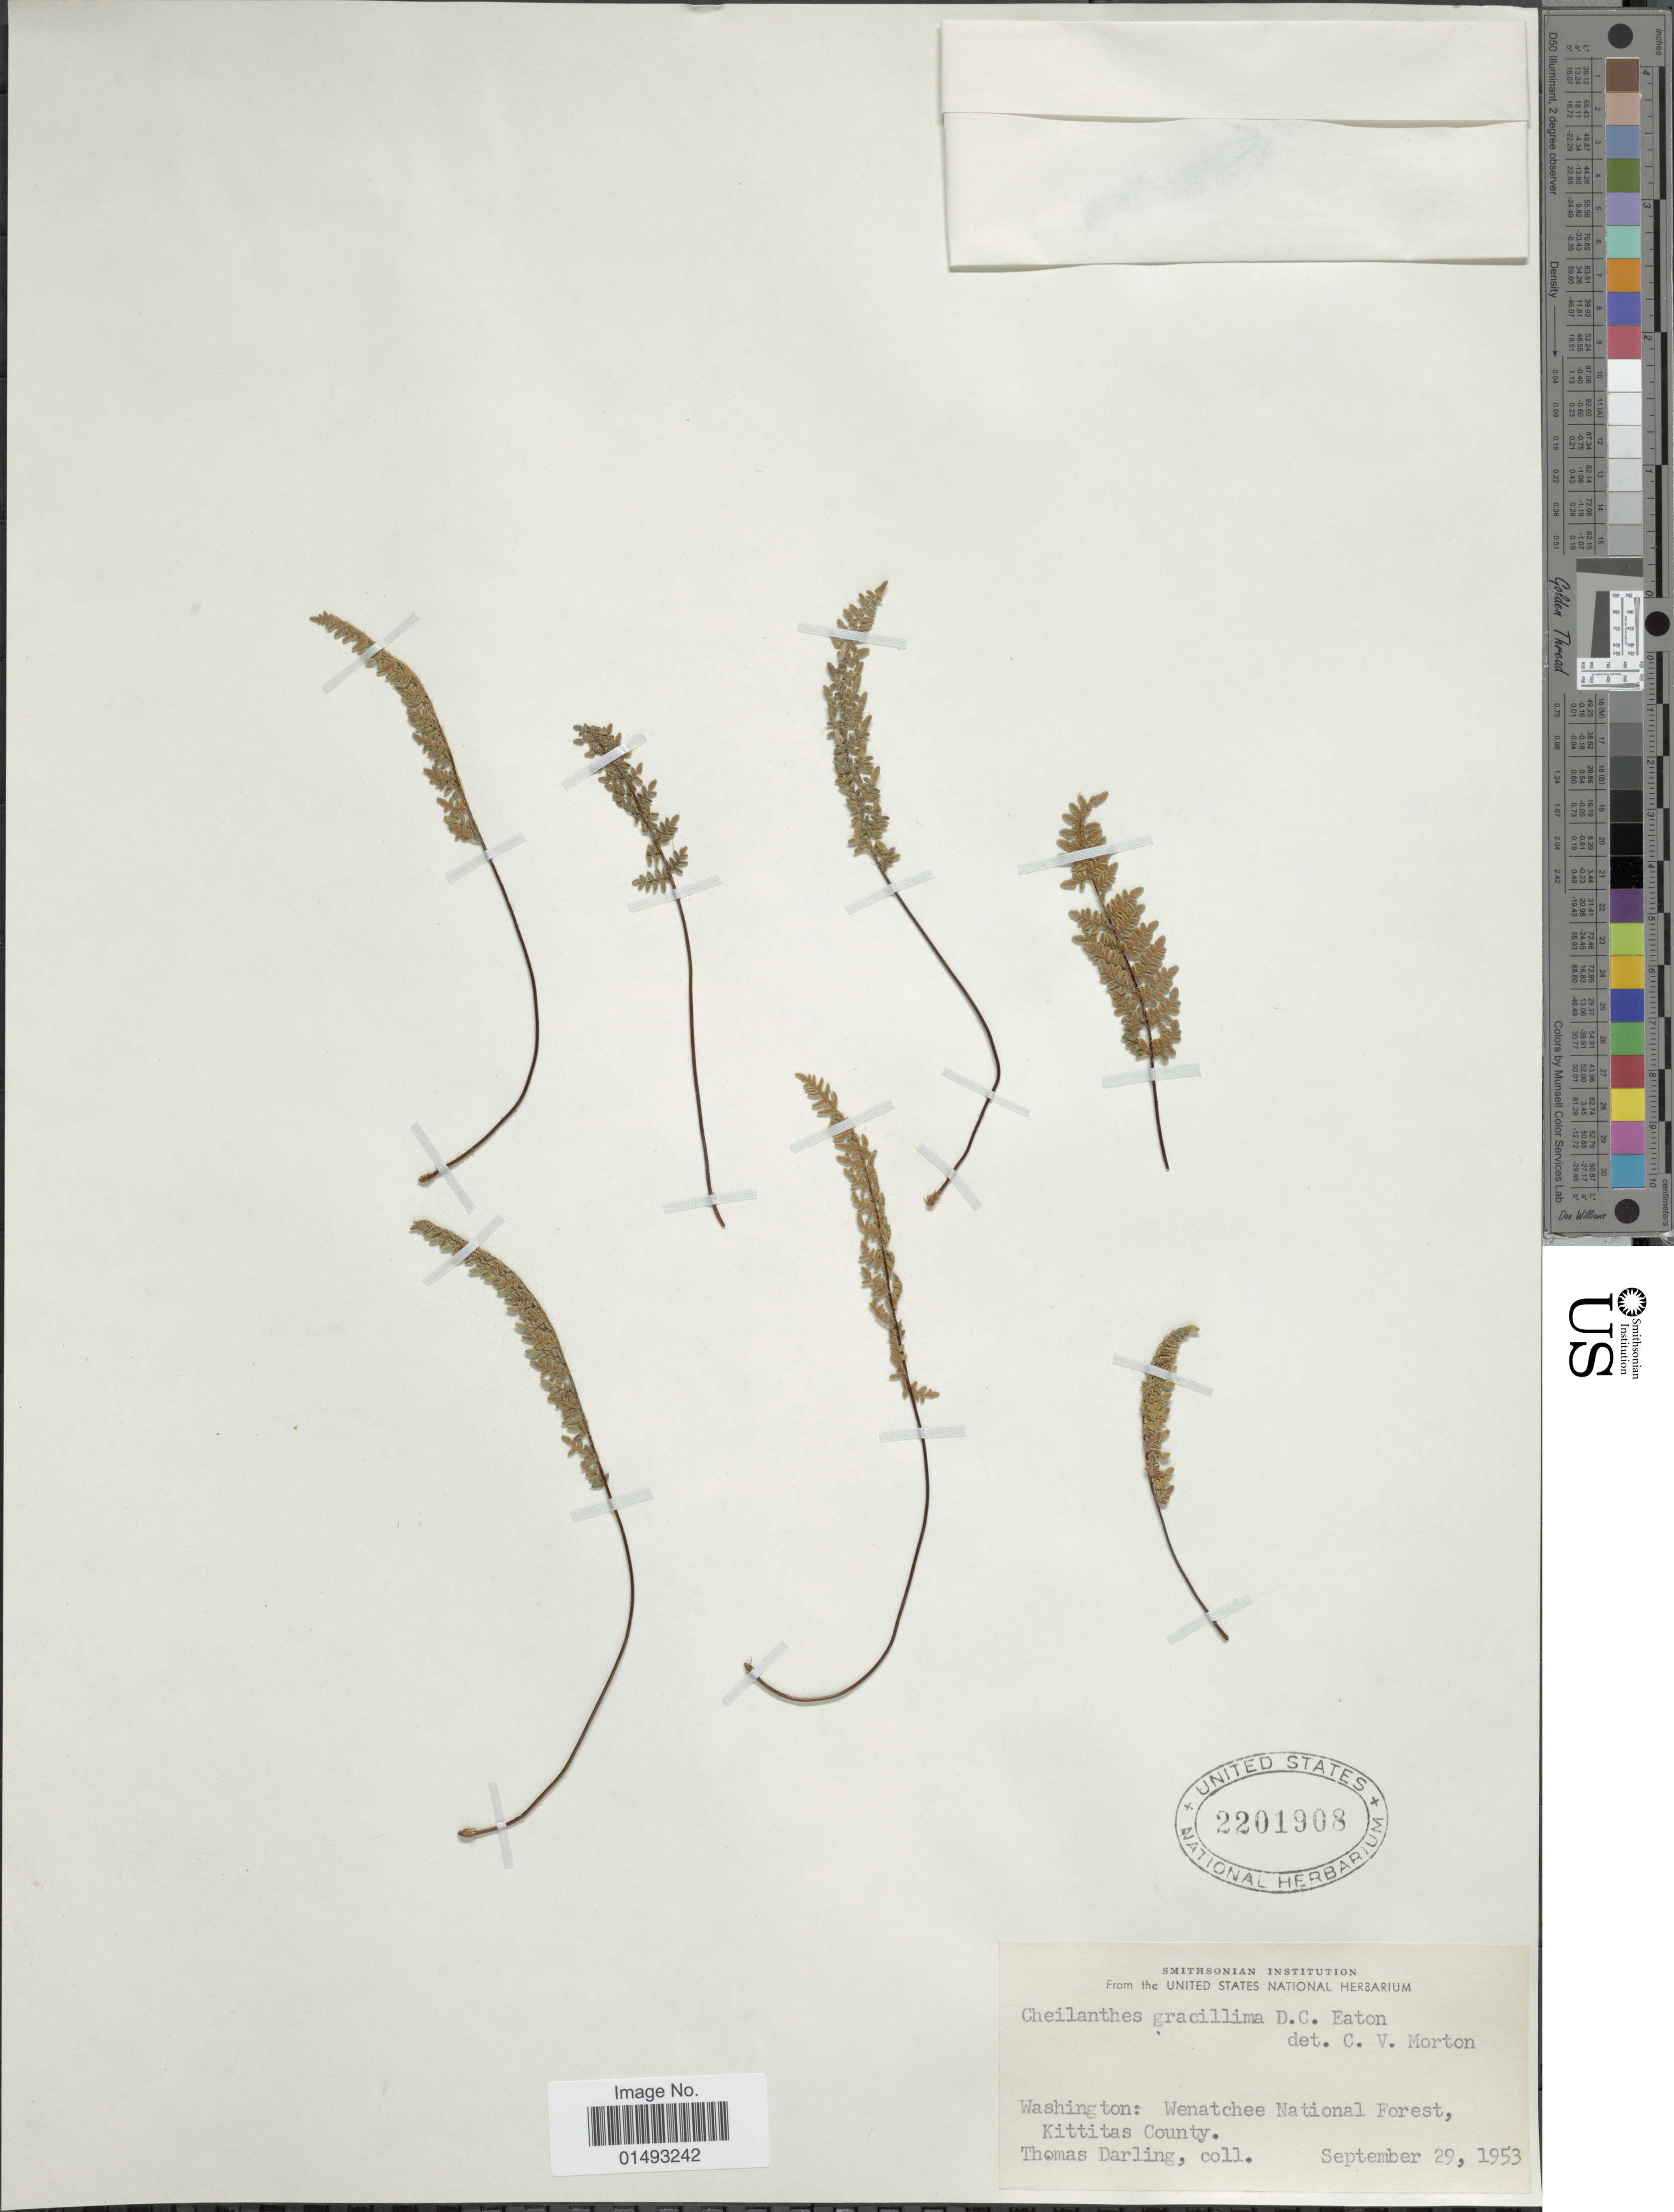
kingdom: Plantae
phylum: Tracheophyta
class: Polypodiopsida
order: Polypodiales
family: Pteridaceae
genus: Myriopteris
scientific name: Myriopteris gracillima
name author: (D.C. Eaton) J. Sm.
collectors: T. Darling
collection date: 1953-09-29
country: United States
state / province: Washington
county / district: Kittitas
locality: Wenatchee National Forest, Kittitas County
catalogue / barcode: US 2201908